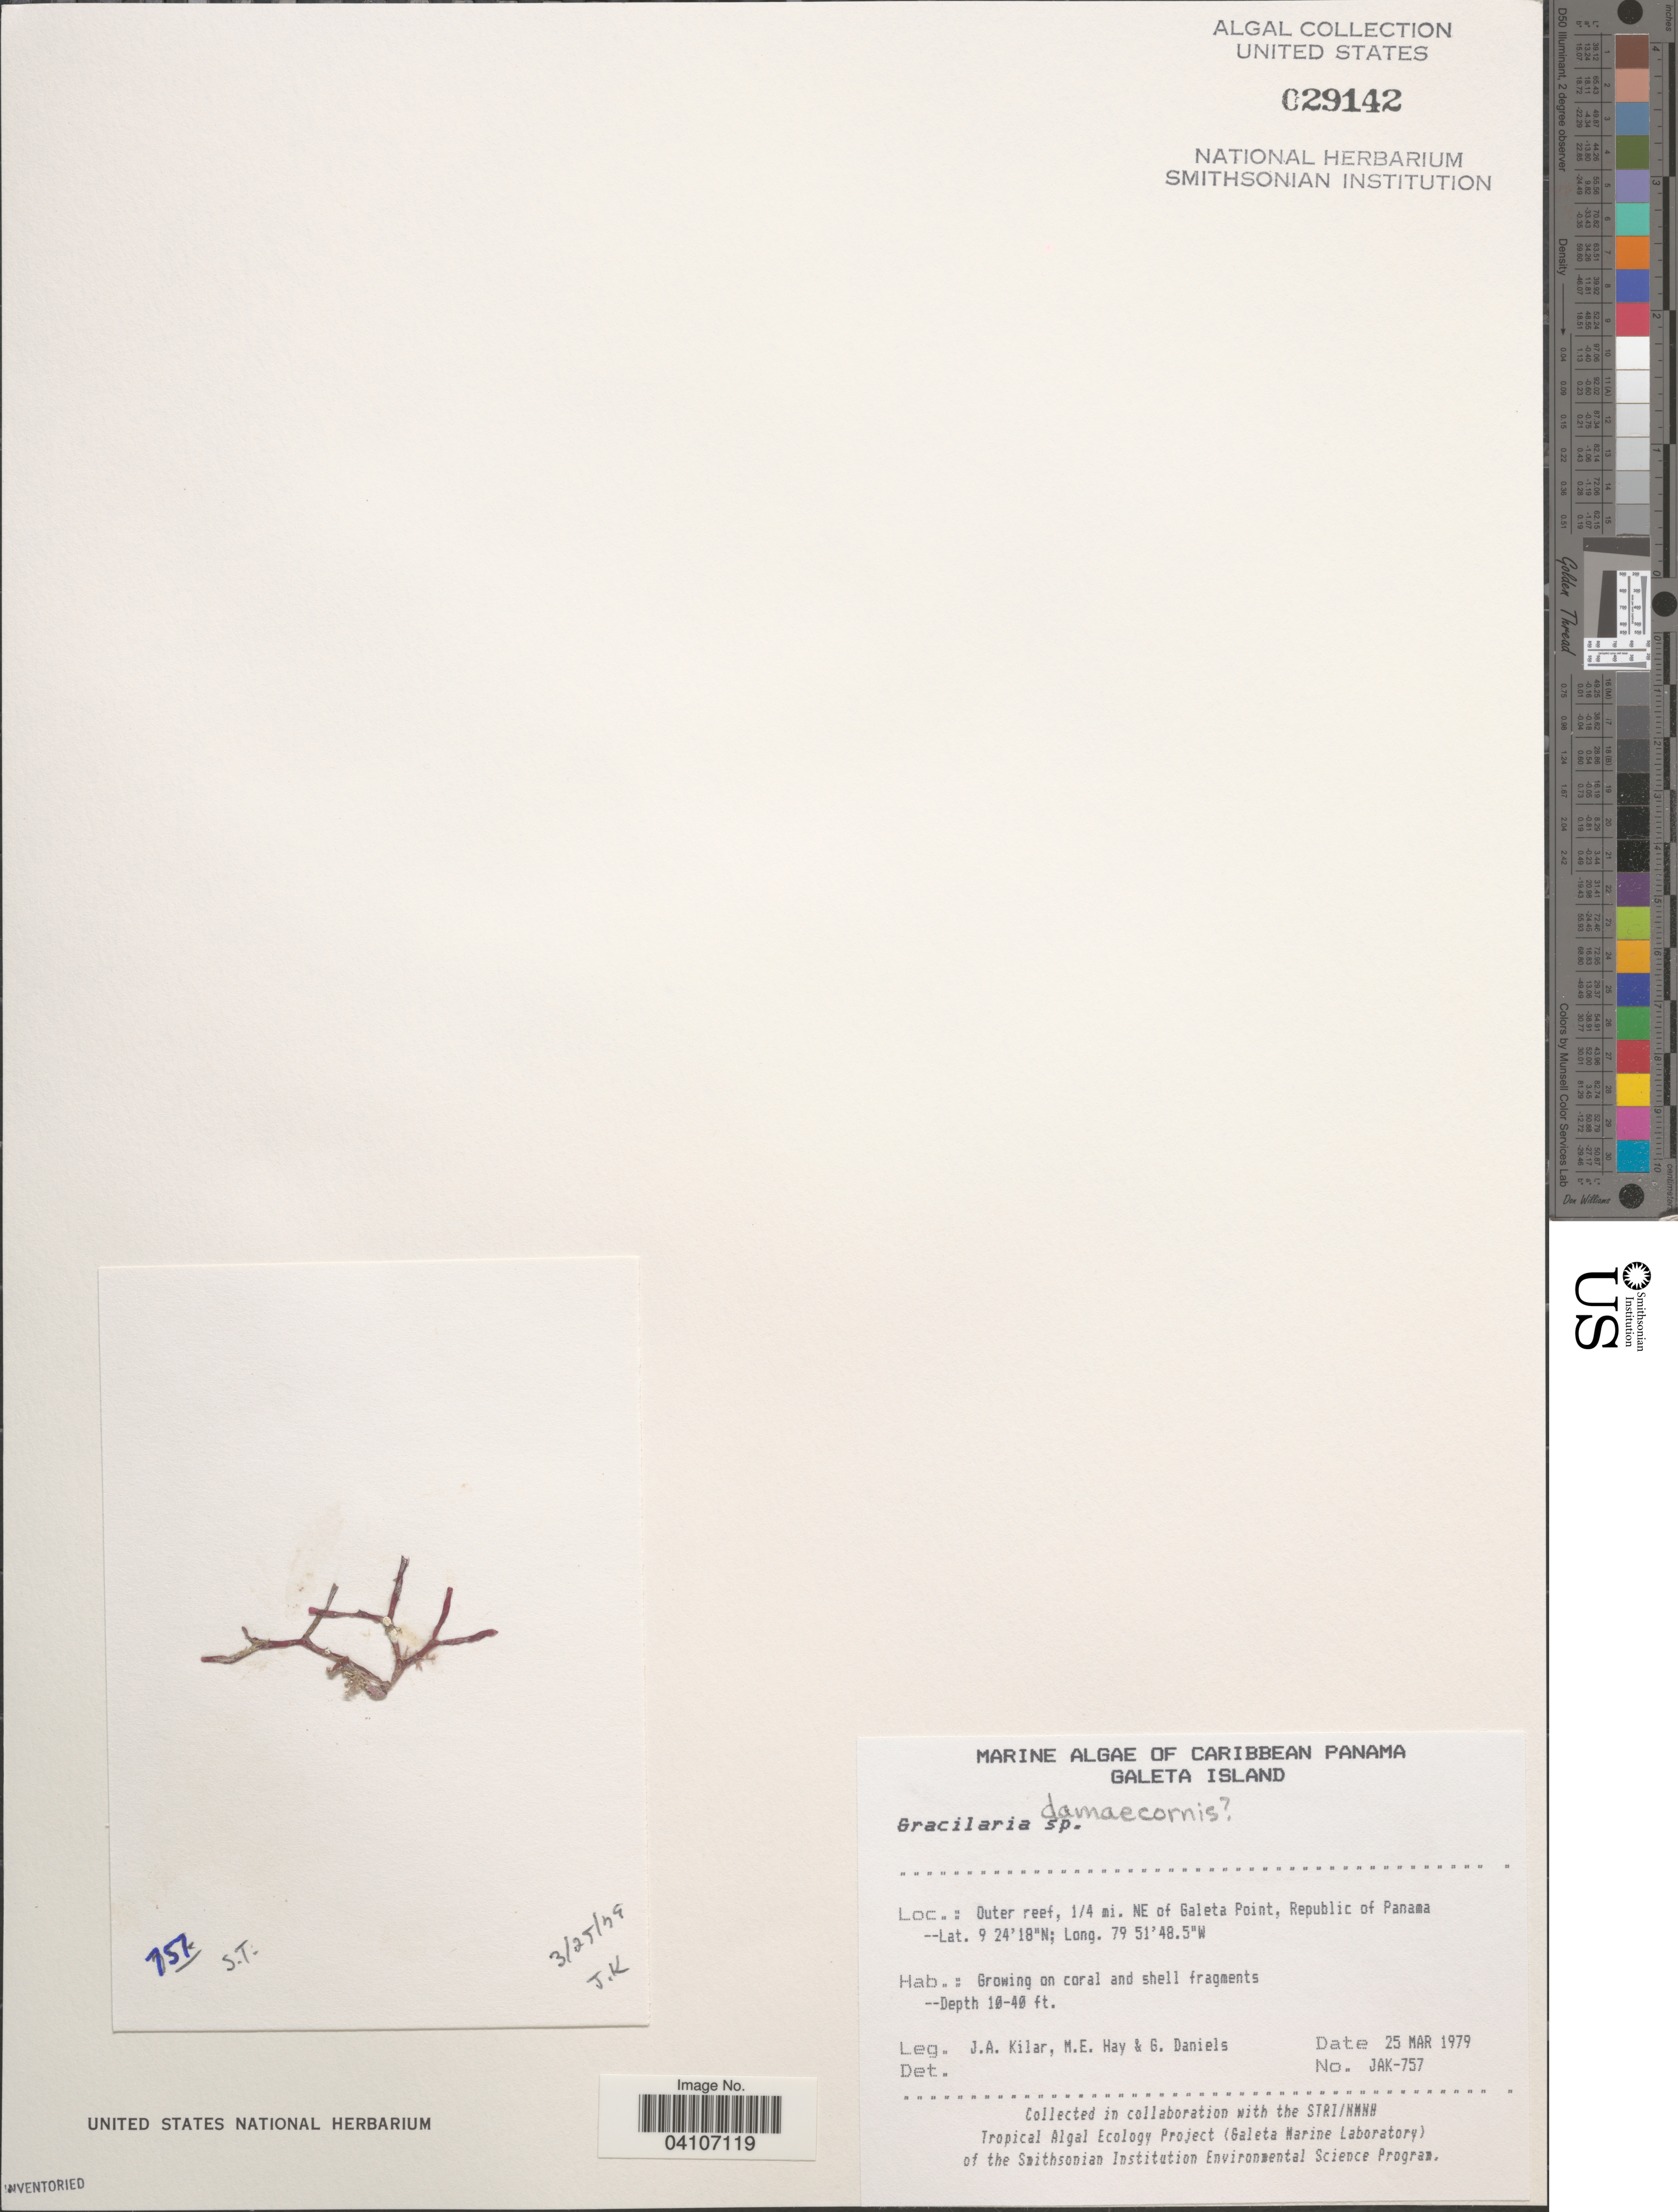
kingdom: Plantae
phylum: Rhodophyta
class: Florideophyceae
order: Gracilariales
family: Gracilariaceae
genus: Gracilaria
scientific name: Gracilaria damaecornis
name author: J. Agardh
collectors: J. A. Kilar, M. E. Hay & G. Daniels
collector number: JAK-757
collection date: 1979-03-25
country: Panama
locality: Outer reef, 1/4 mi. NE of Galeta Point.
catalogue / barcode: US 29142